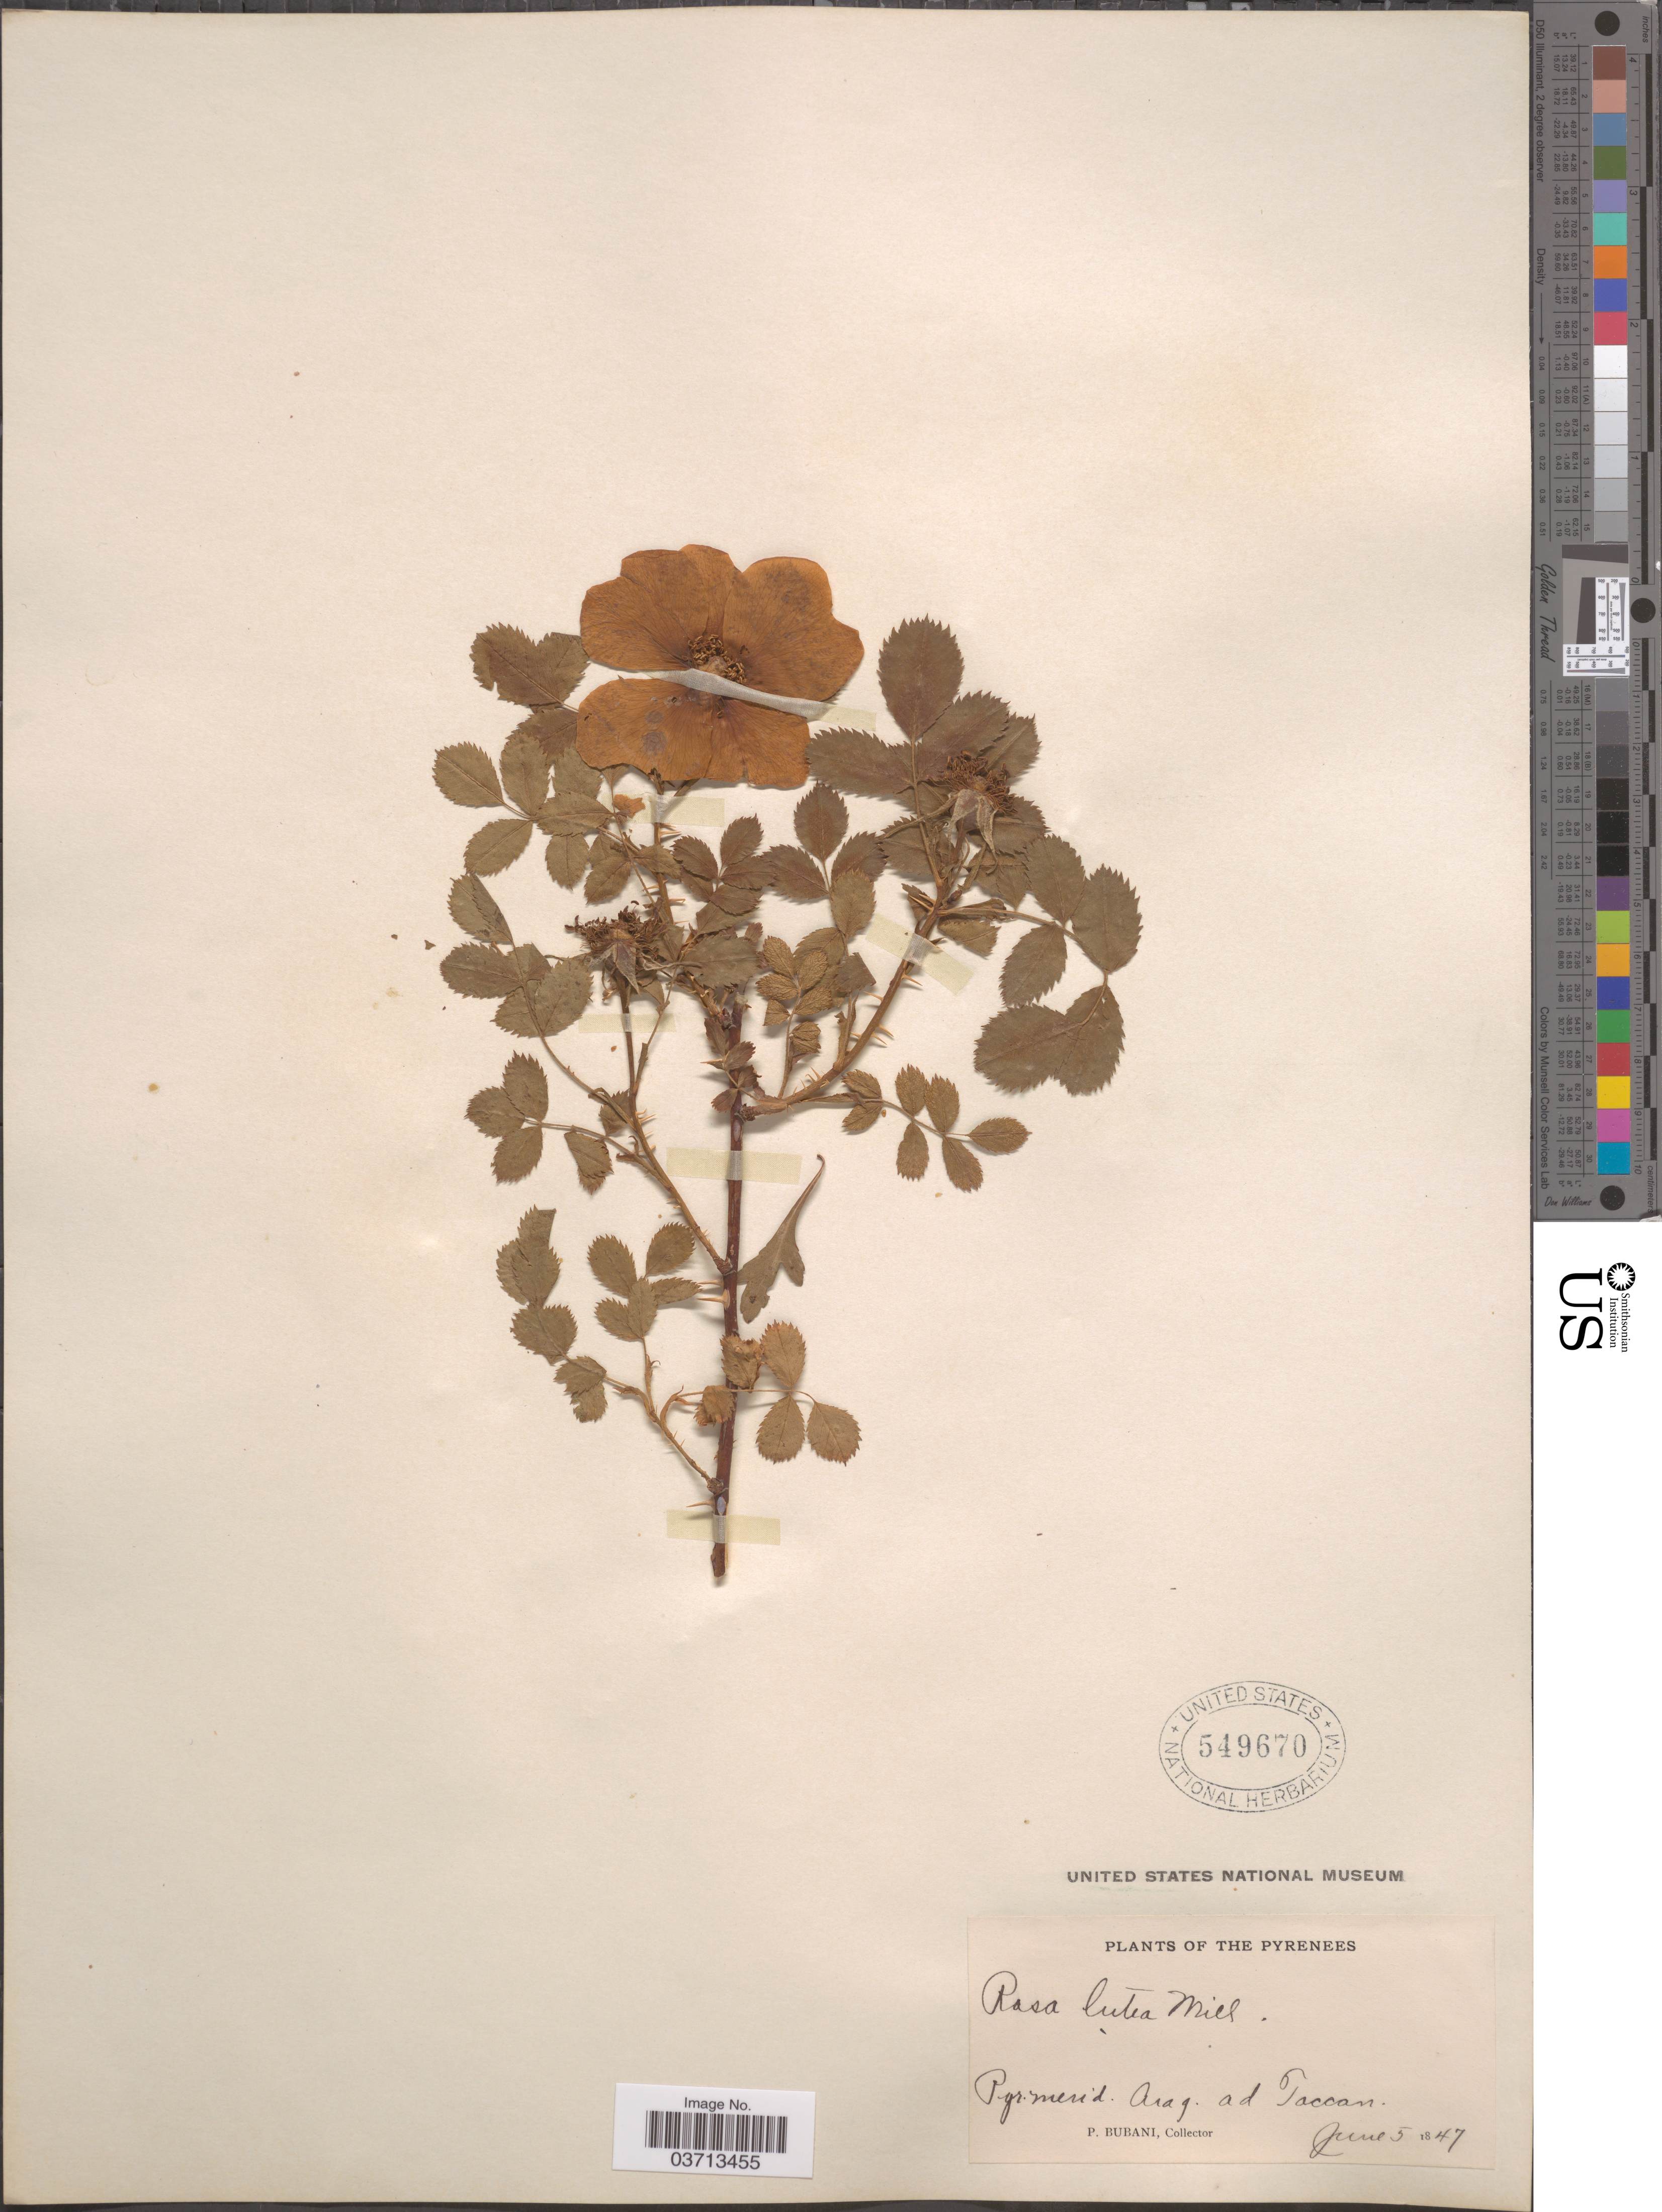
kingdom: Plantae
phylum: Tracheophyta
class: Magnoliopsida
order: Rosales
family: Rosaceae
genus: Rosa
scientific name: Rosa lutea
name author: Mill.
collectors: P. Bubani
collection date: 1847-06-05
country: Spain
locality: The Pyrenees. Pry. merid. Arag. ad Jaccam.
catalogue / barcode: US 549670